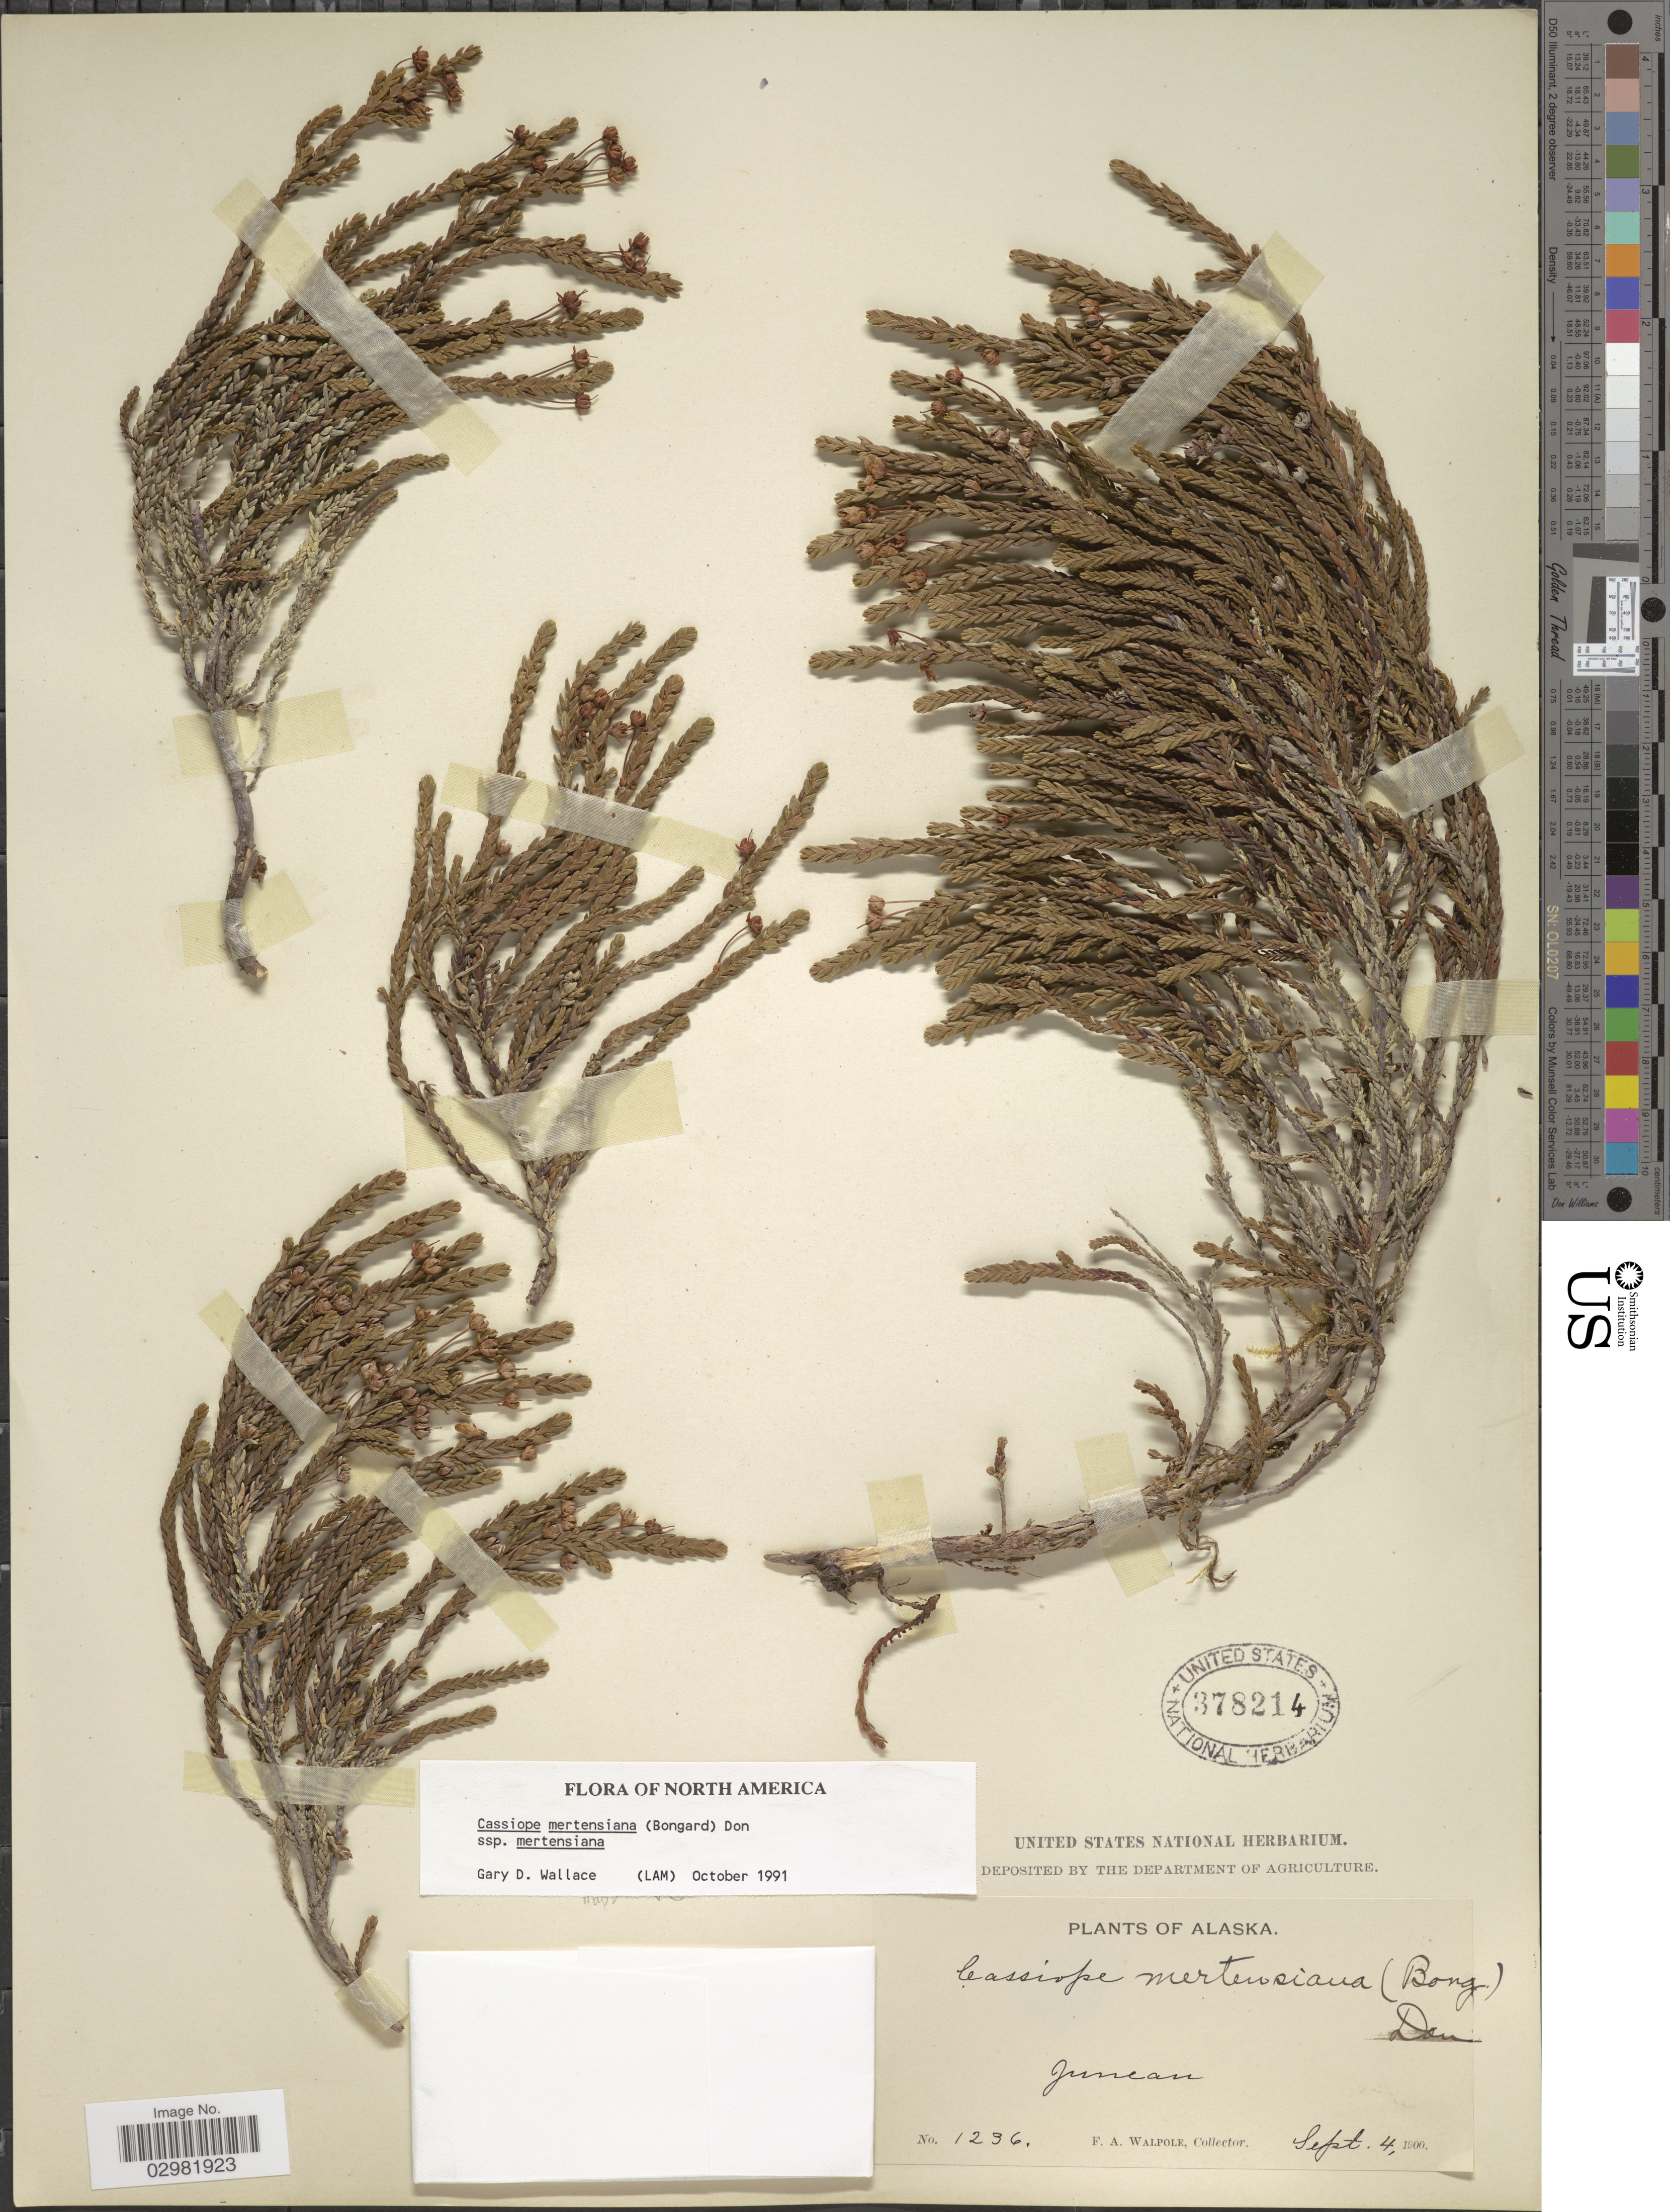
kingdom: Plantae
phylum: Tracheophyta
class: Magnoliopsida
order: Ericales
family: Ericaceae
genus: Cassiope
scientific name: Cassiope mertensiana subsp. mertensiana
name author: (Bong.) G. Don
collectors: F. Walpole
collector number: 1236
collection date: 1900-09-04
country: United States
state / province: Alaska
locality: Juneau.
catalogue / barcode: US 378214